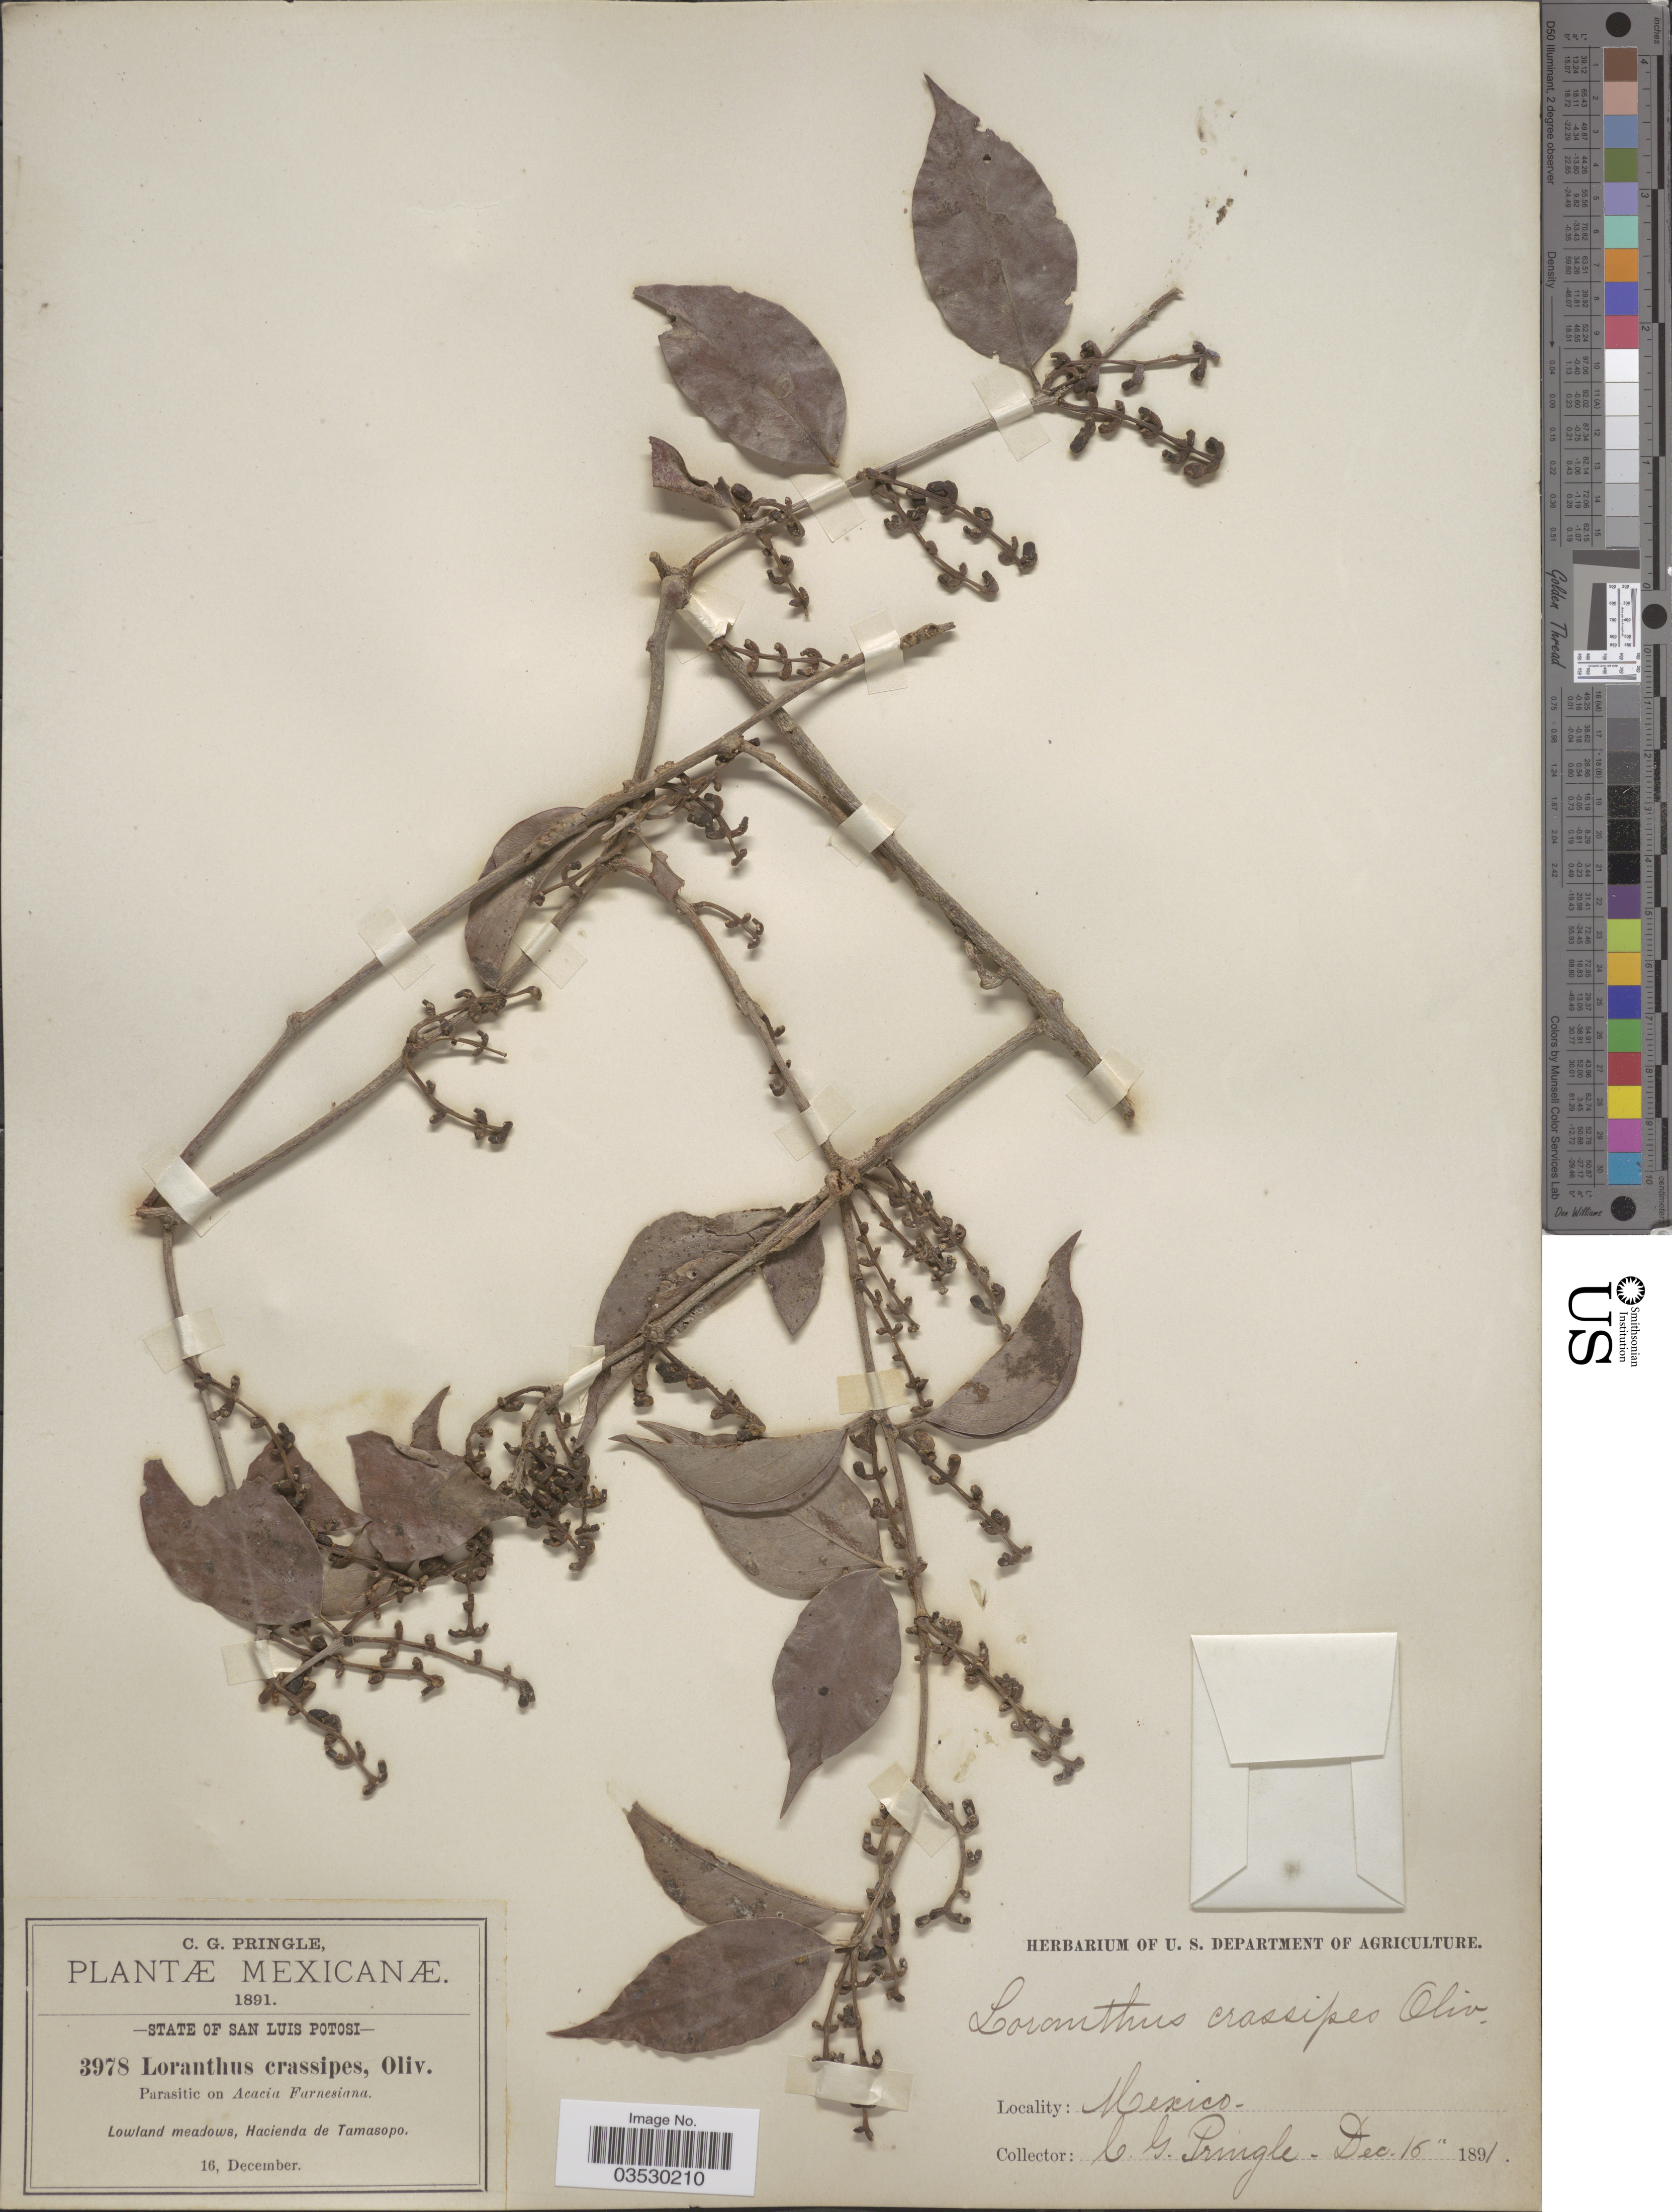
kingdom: Plantae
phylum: Tracheophyta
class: Magnoliopsida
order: Santalales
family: Loranthaceae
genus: Struthanthus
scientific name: Struthanthus quercicola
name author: (Kuijt) Cham. & Schltr.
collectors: C. G. Pringle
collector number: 3978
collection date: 1891-12-16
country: Mexico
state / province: San Luis Potosí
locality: Hacienda de Tamasopo.